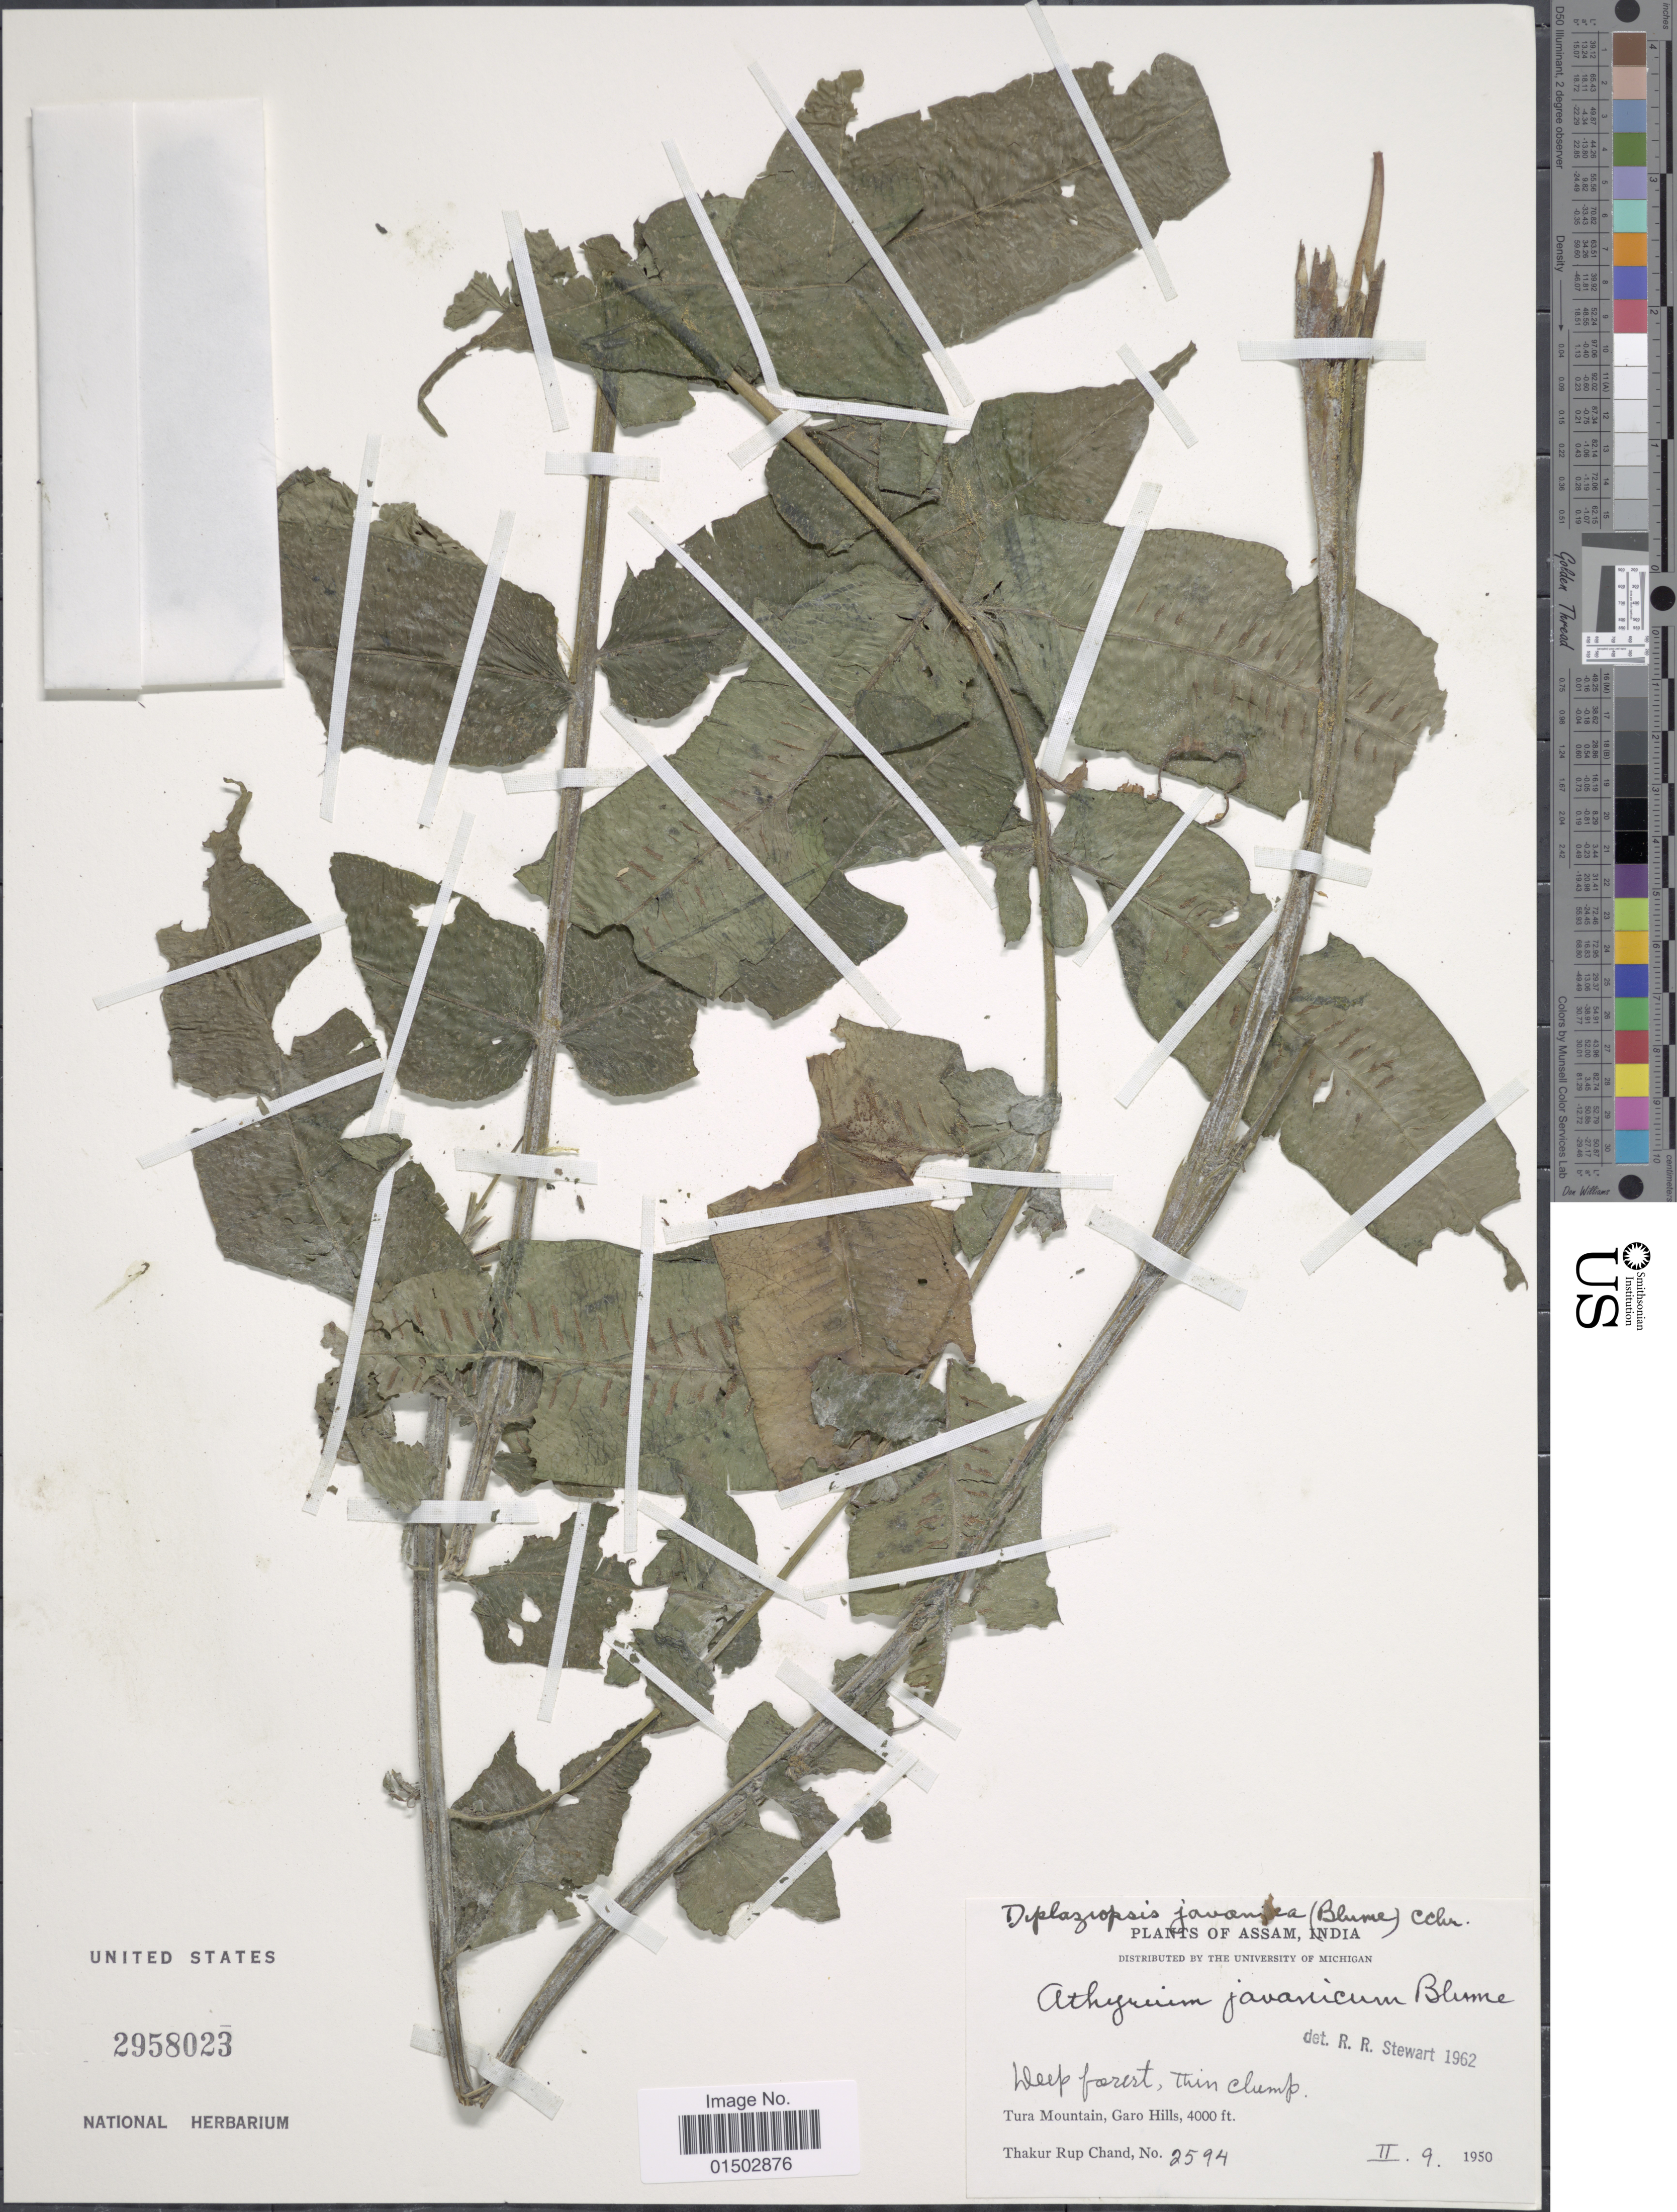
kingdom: Plantae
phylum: Tracheophyta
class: Polypodiopsida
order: Polypodiales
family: Diplaziopsidaceae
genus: Diplaziopsis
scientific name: Diplaziopsis javanica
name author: (Blume) C. Chr.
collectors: T. R. Chand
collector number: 2594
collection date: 1950-02-09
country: India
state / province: Meghalaya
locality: Assam, Tura Mountain, Garo Hills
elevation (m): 1219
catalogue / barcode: US 2958023